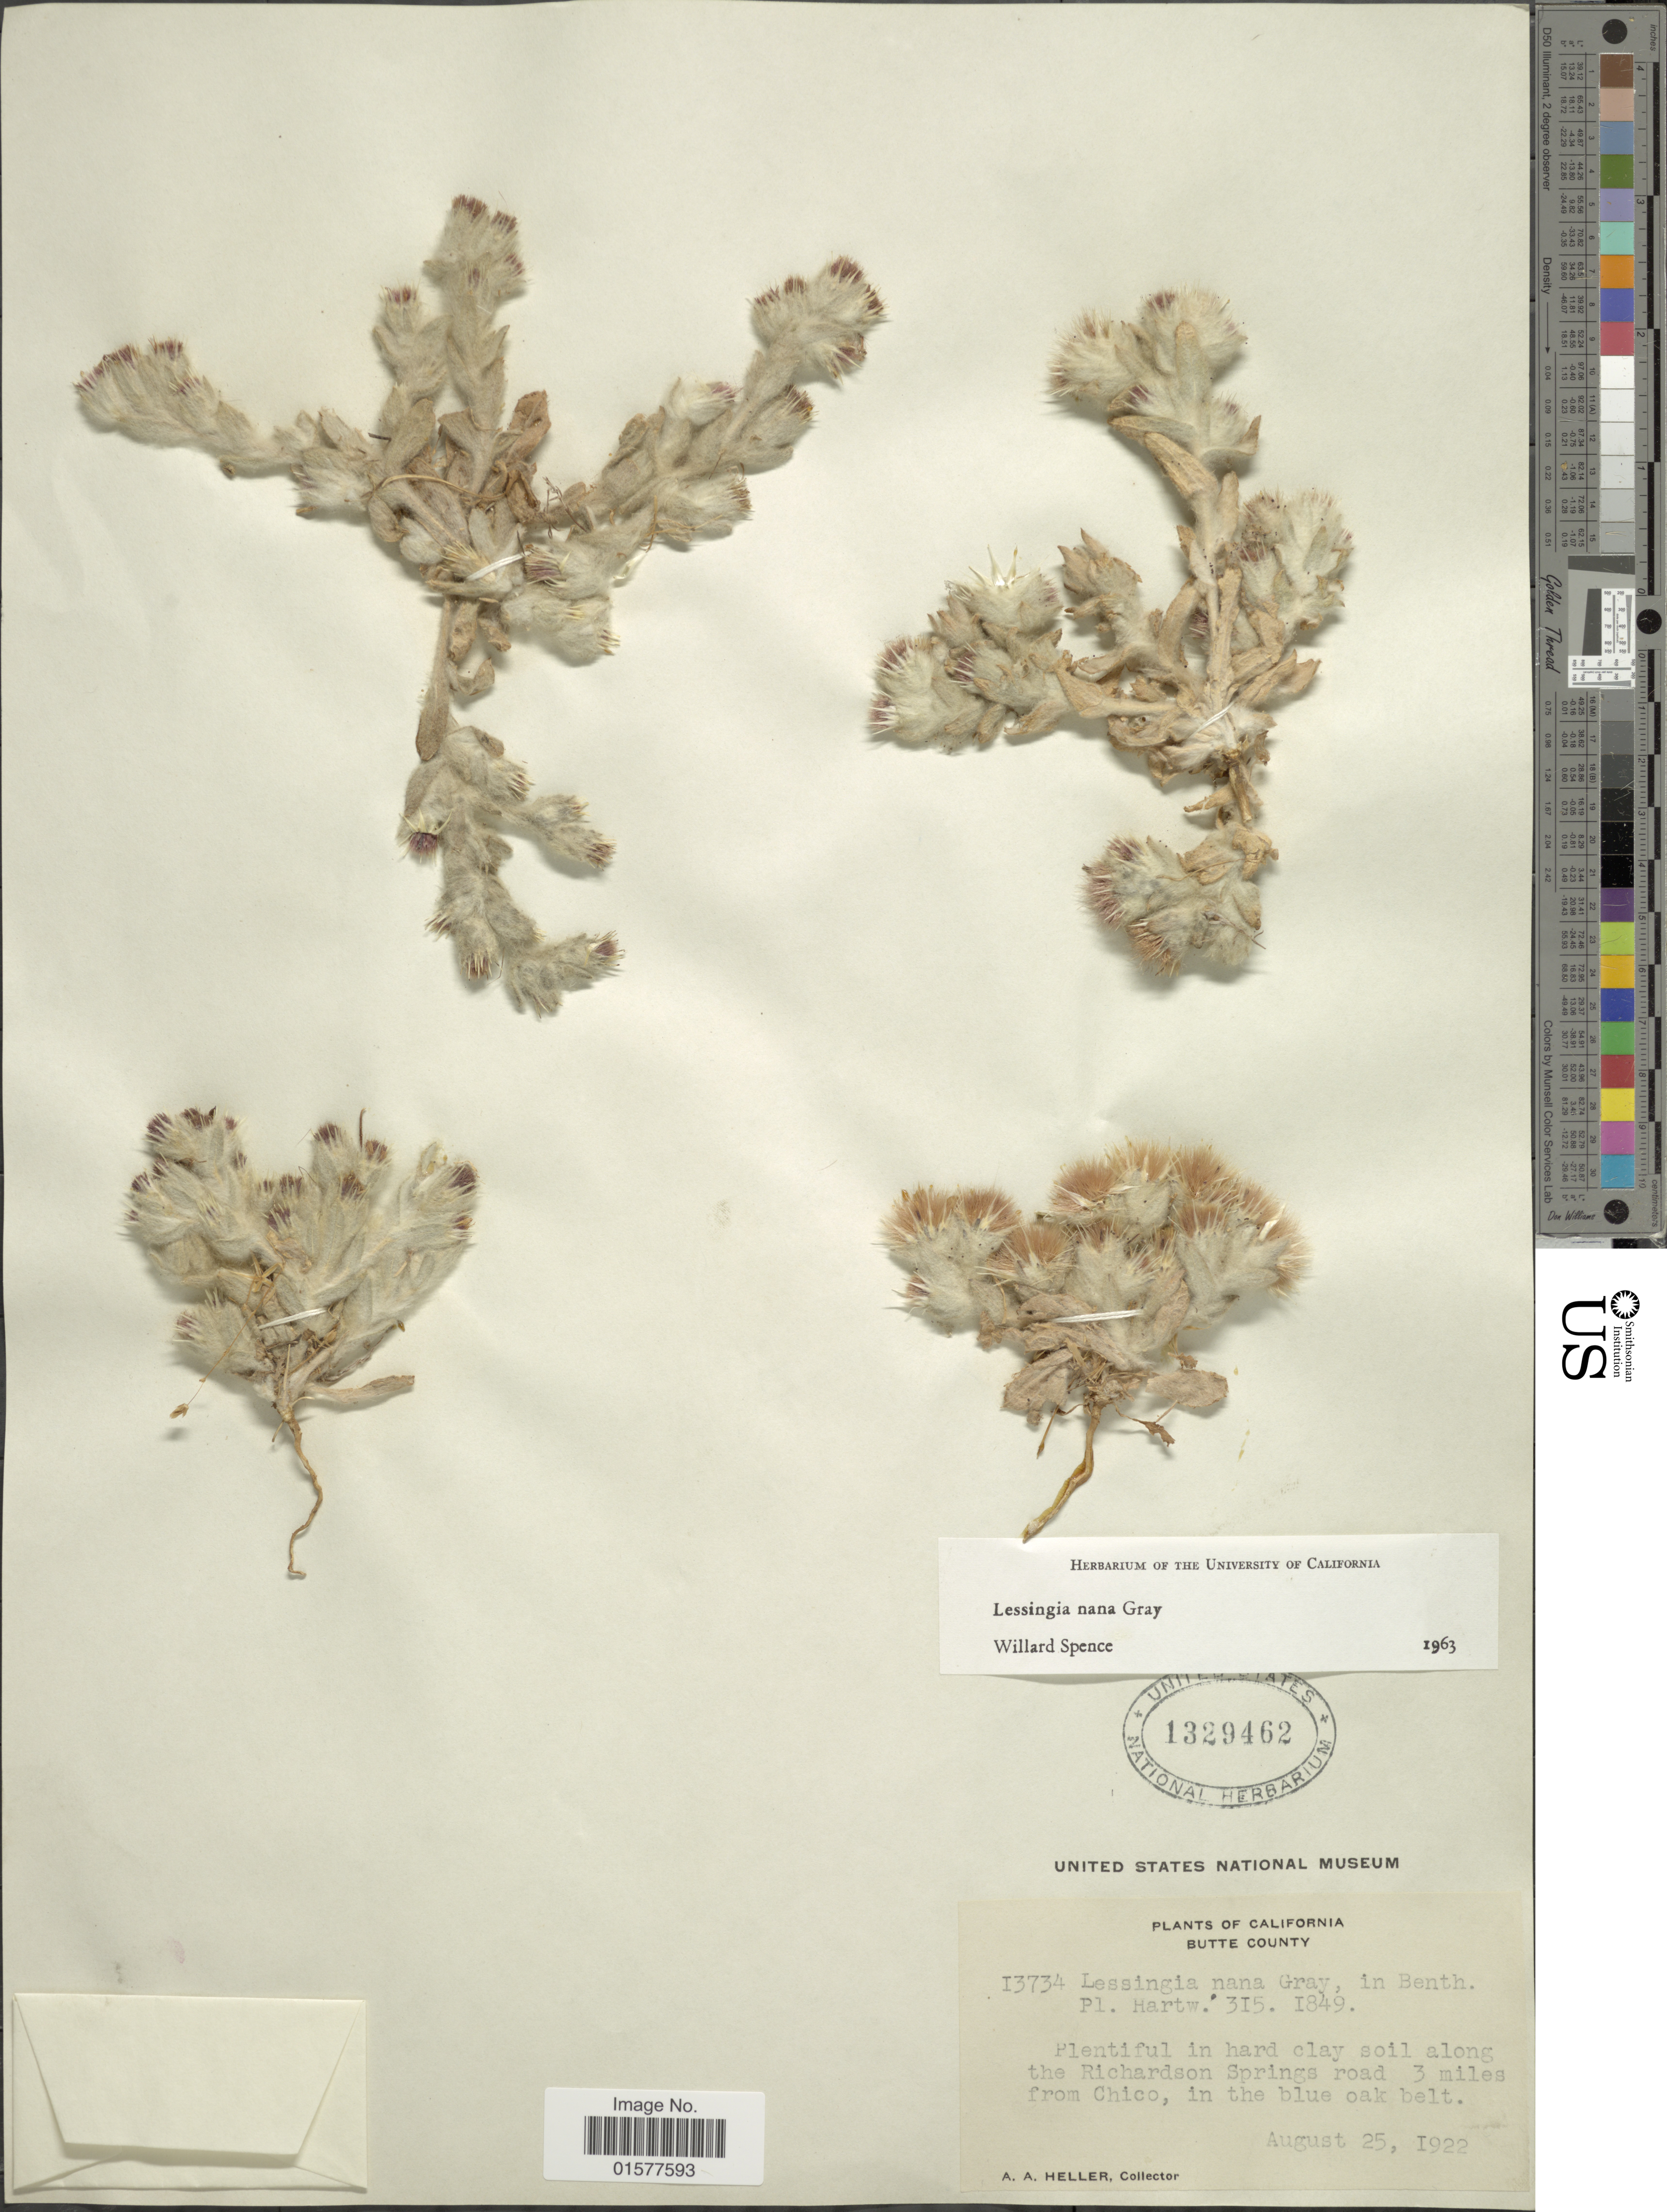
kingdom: Plantae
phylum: Tracheophyta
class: Magnoliopsida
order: Asterales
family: Asteraceae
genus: Lessingia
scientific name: Lessingia nana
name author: A. Gray in Benth.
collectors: A. A. Heller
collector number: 13734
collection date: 1922-08-25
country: United States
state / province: California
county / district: Butte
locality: Butte County, Plentiful in hard clay soil along the Rochardson Springs road 3 miles from Chico, in the blue oak belt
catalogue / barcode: US 1329462